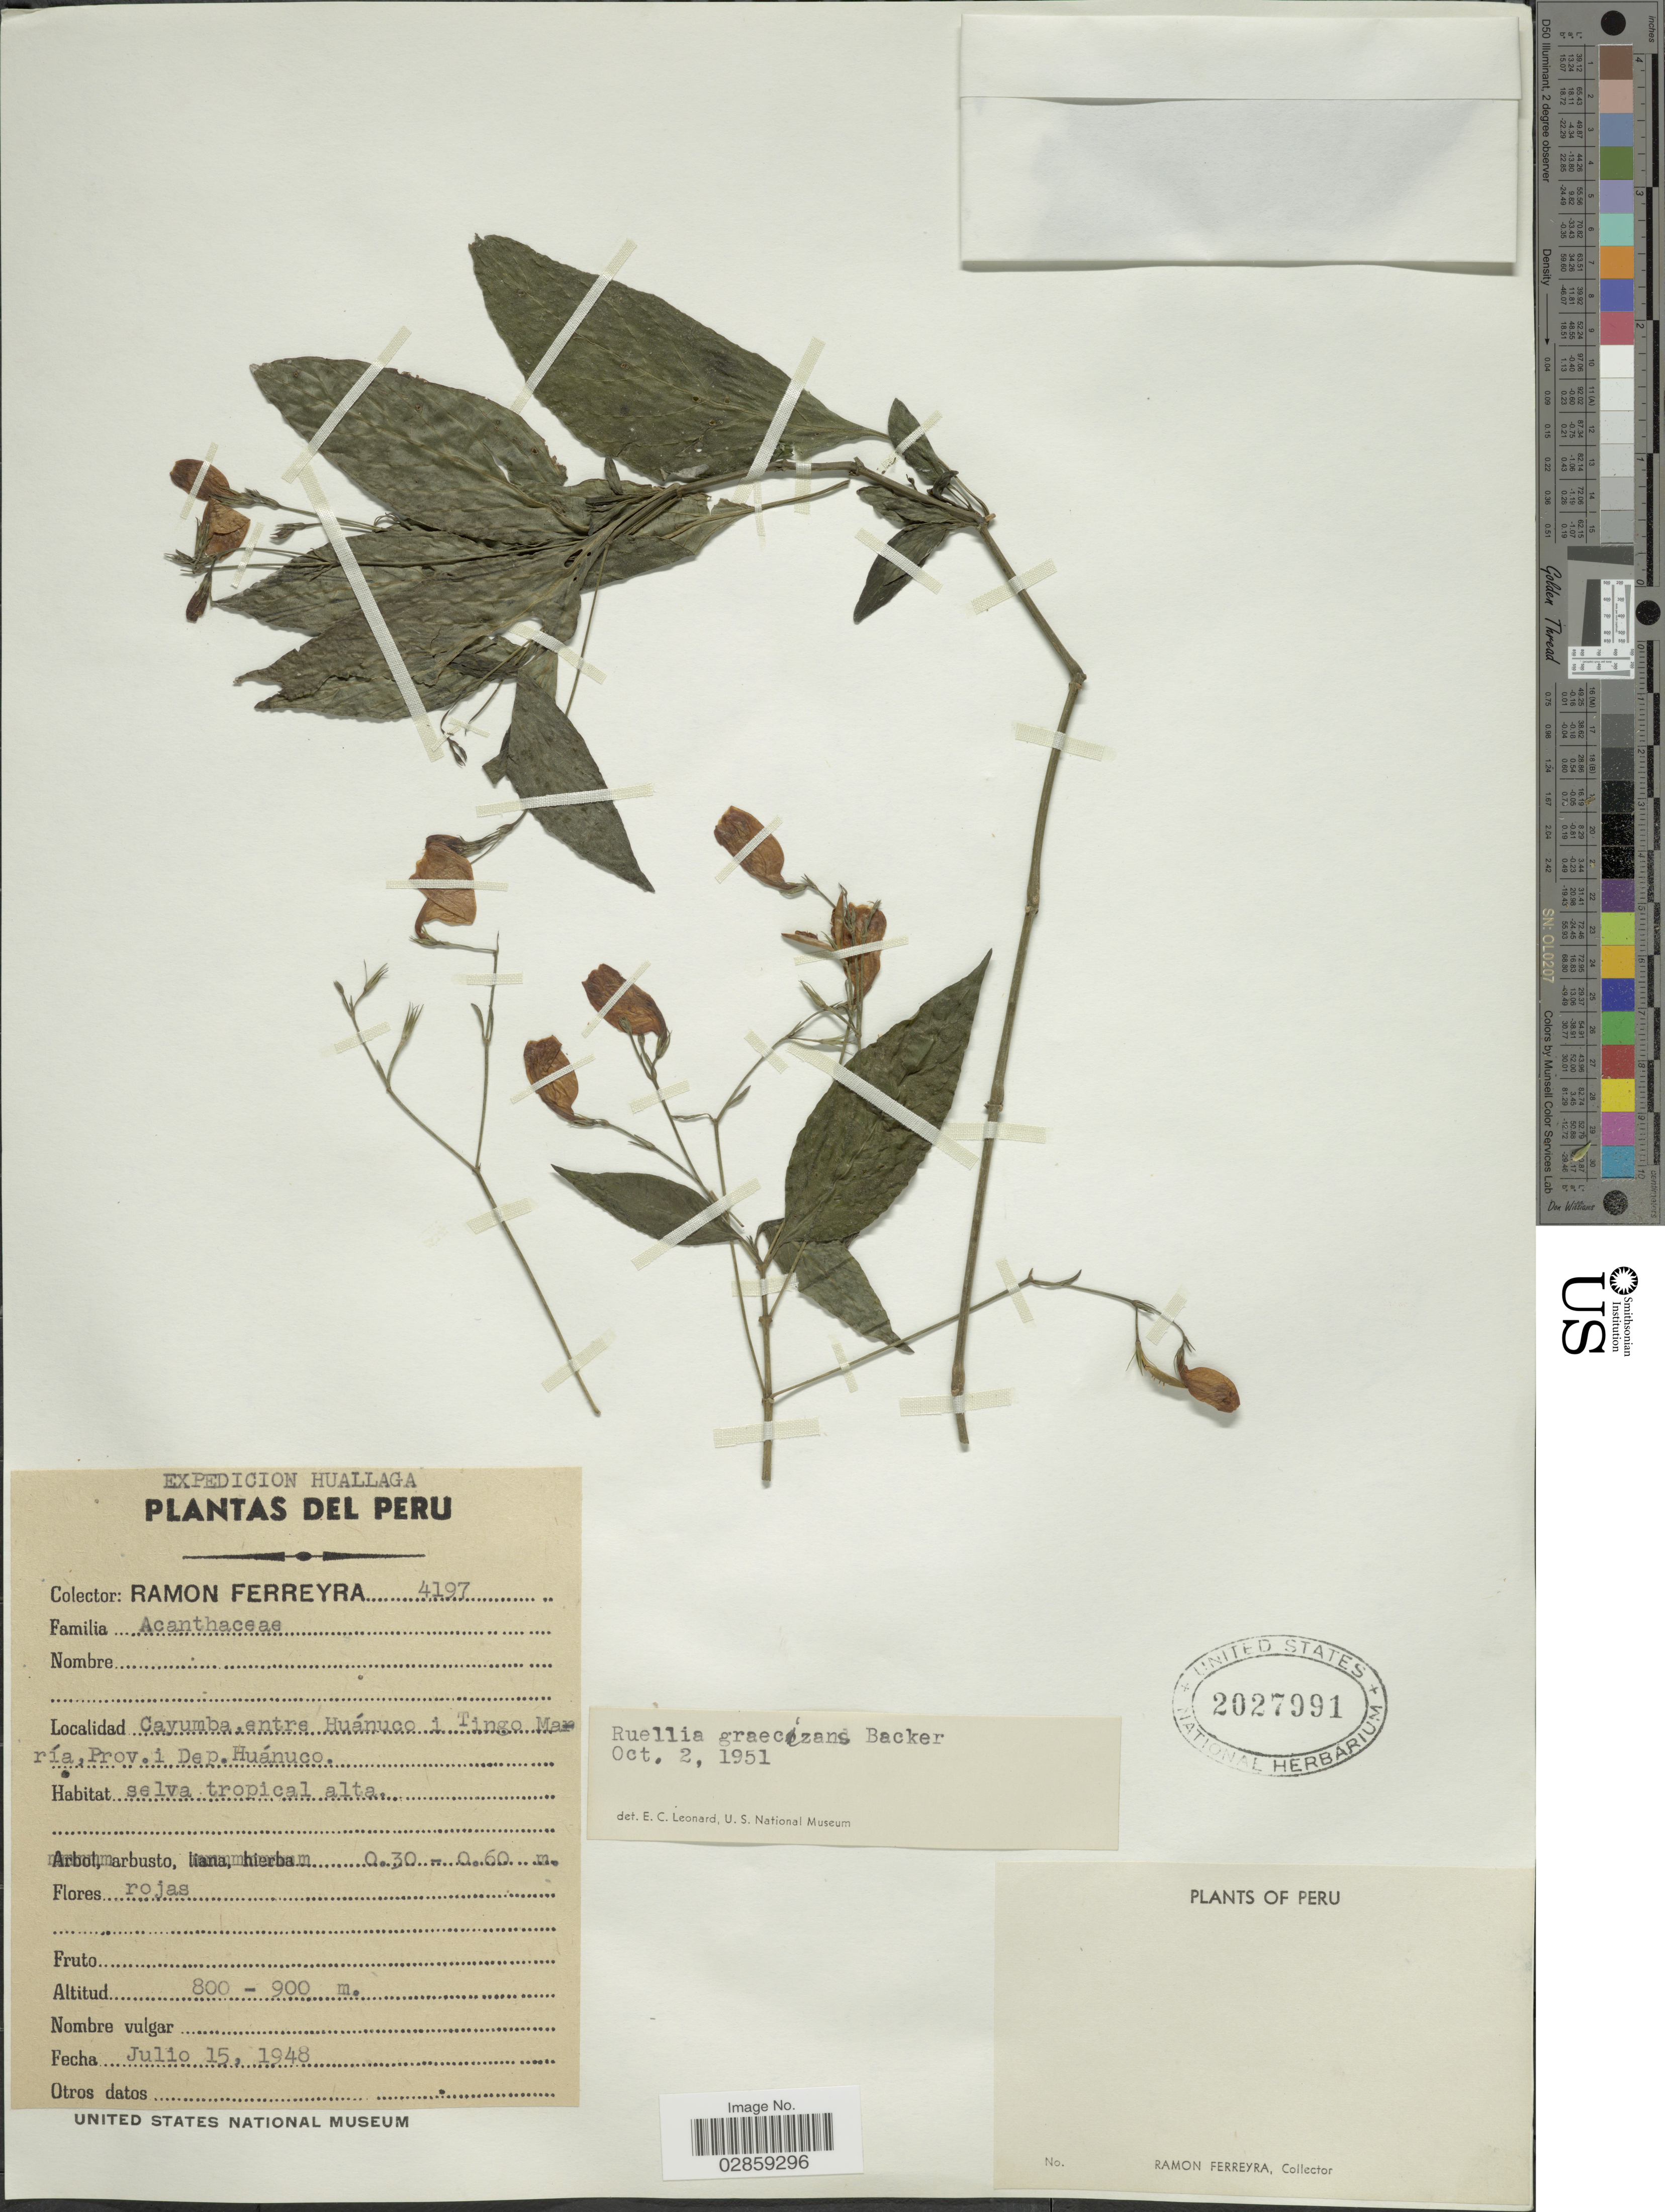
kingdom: Plantae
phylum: Tracheophyta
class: Magnoliopsida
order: Lamiales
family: Acanthaceae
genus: Ruellia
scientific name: Ruellia brevifolia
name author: (Pohl) C. Ezcurra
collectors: R. A. Ferreyra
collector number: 4197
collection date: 1948-07-15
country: Peru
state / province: Huánuco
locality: Cayumba, entre Huánuco i Tingo María, Prov. i Dep. Huánuco.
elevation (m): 800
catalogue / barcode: US 2027991